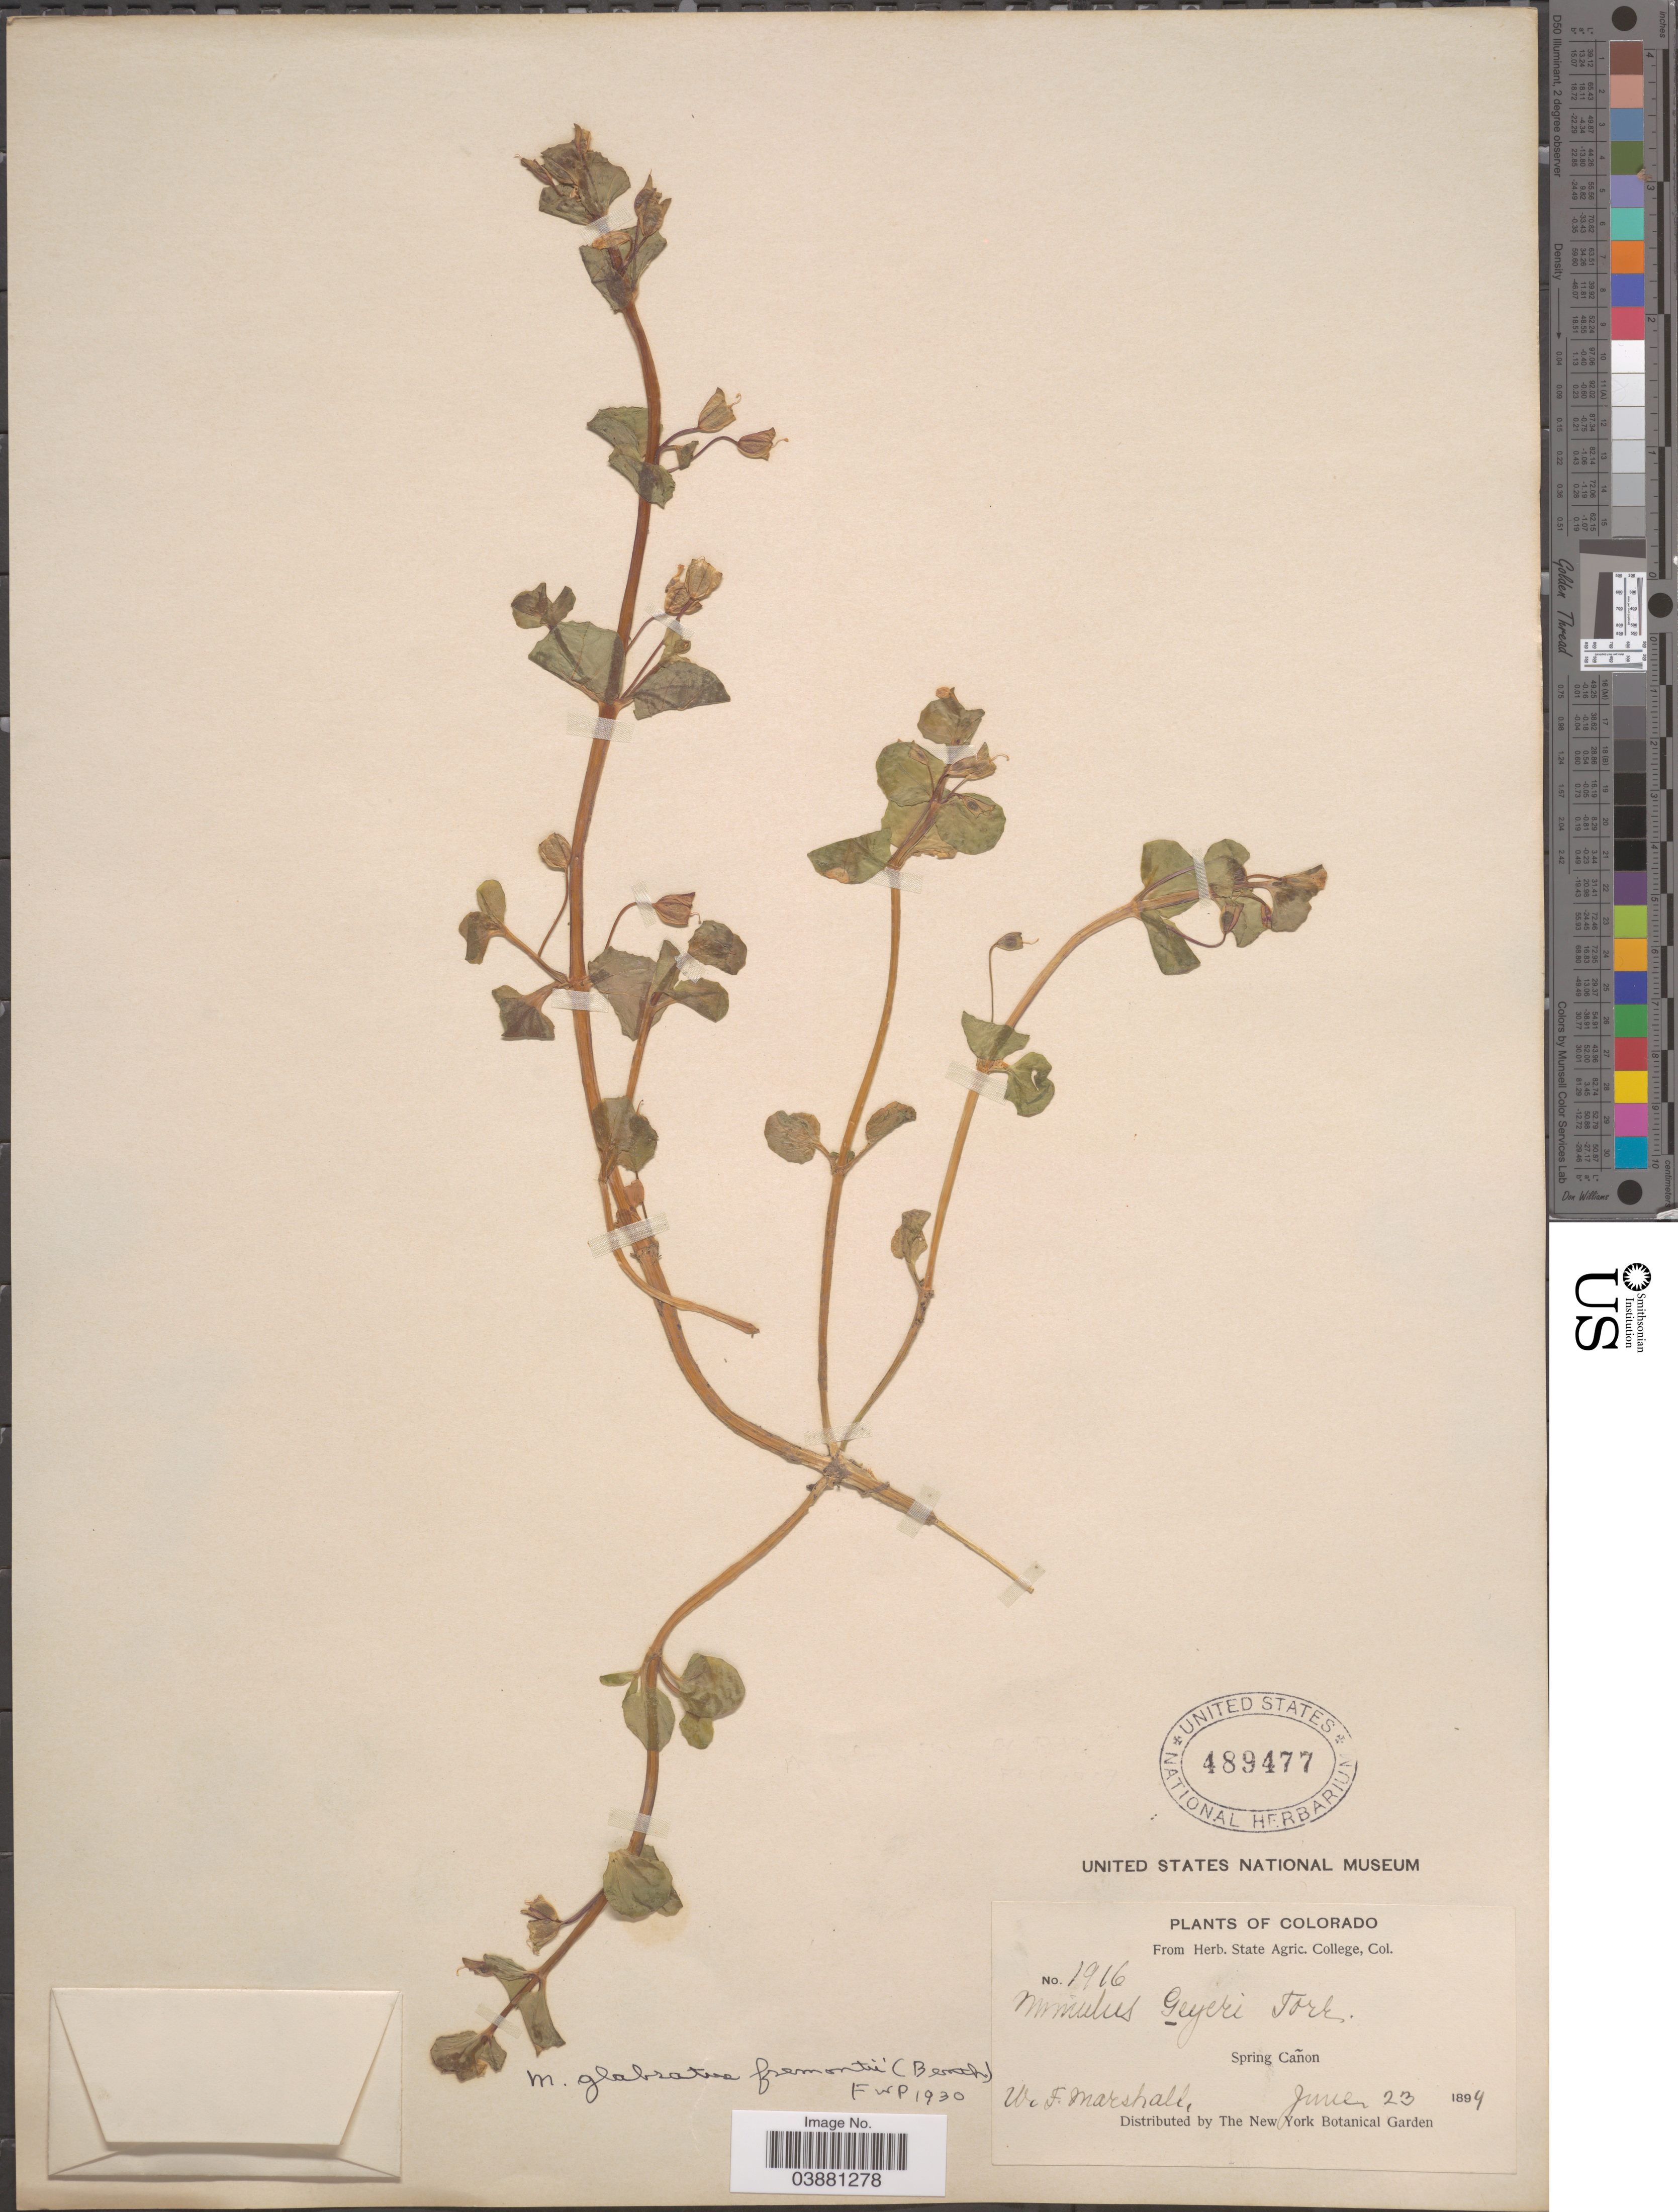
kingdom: Plantae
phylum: Tracheophyta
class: Magnoliopsida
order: Lamiales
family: Phrymaceae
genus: Mimulus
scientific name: Mimulus glabratus var. fremontii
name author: Kunth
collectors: W. F. Marshall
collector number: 1916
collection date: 1894-06-23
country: United States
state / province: Colorado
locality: Spring Cañon.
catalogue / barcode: US 489477